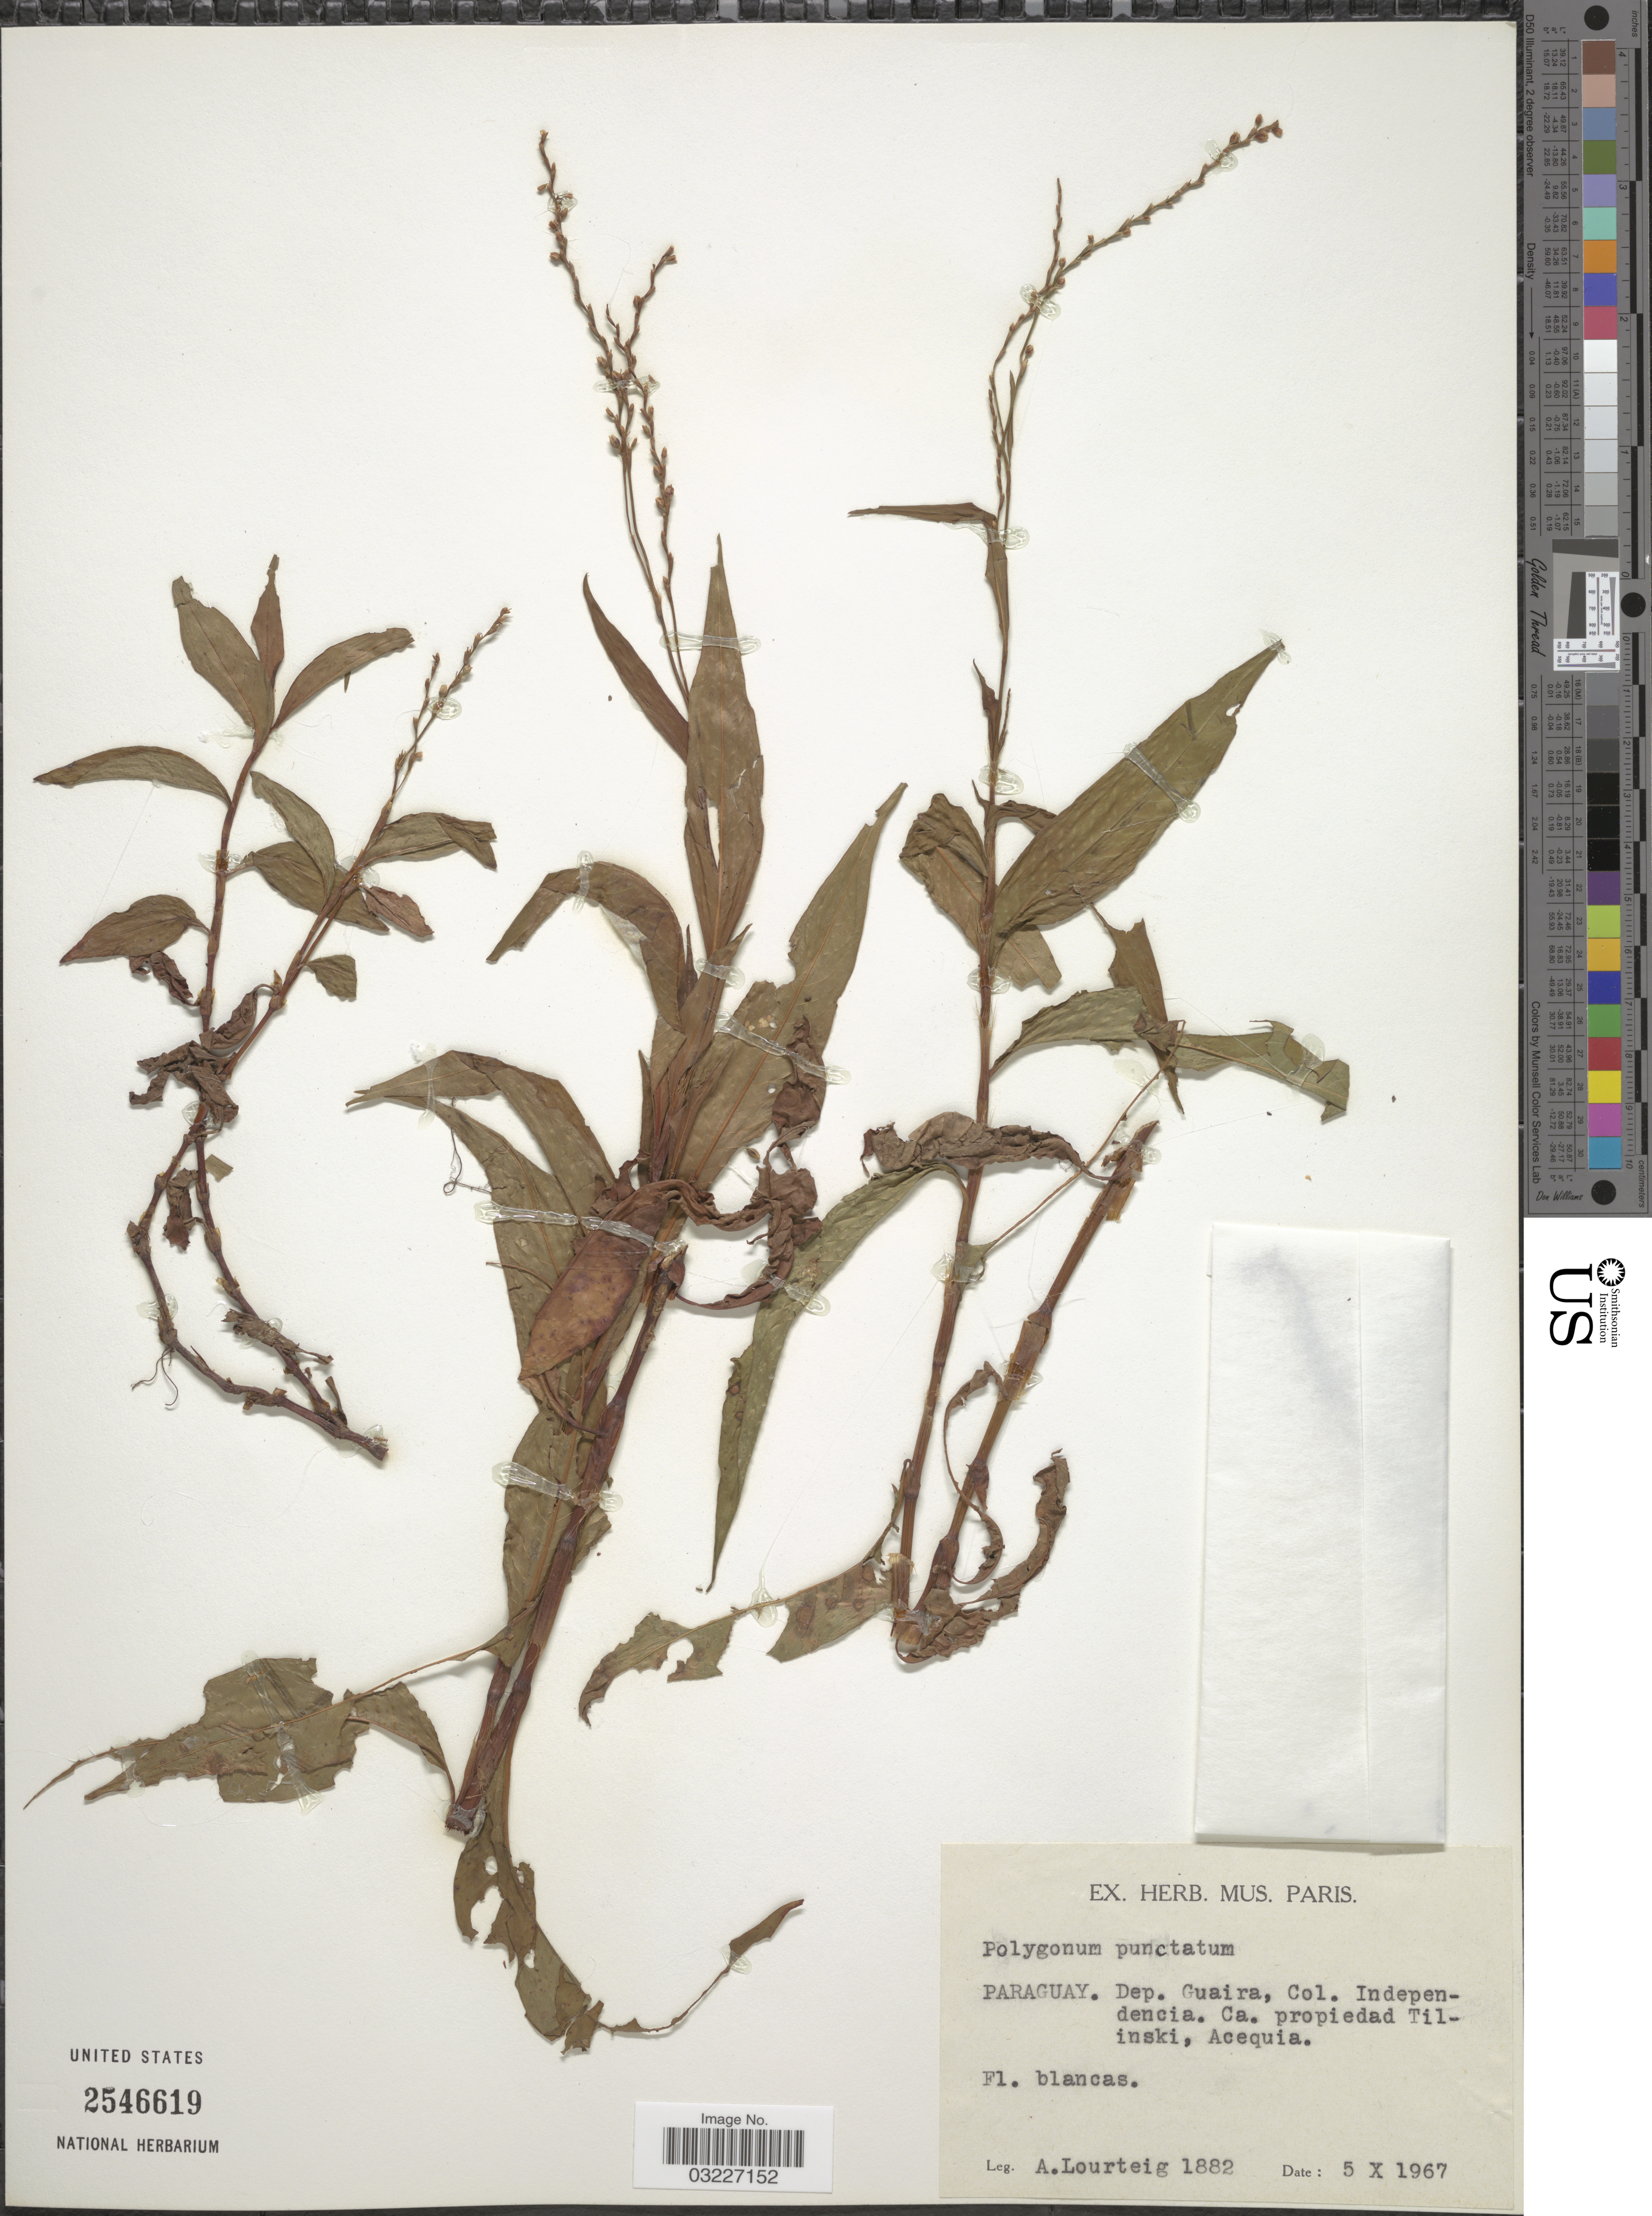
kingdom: Plantae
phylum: Tracheophyta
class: Magnoliopsida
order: Caryophyllales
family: Polygonaceae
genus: Polygonum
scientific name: Polygonum punctatum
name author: Elliott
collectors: A. Lourteig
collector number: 1882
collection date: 1967-10-05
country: Paraguay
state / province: Guaira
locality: Dep. Guaira, Col. Independencia. Ca. propiedad Tilinski, Acequia.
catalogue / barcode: US 2546619